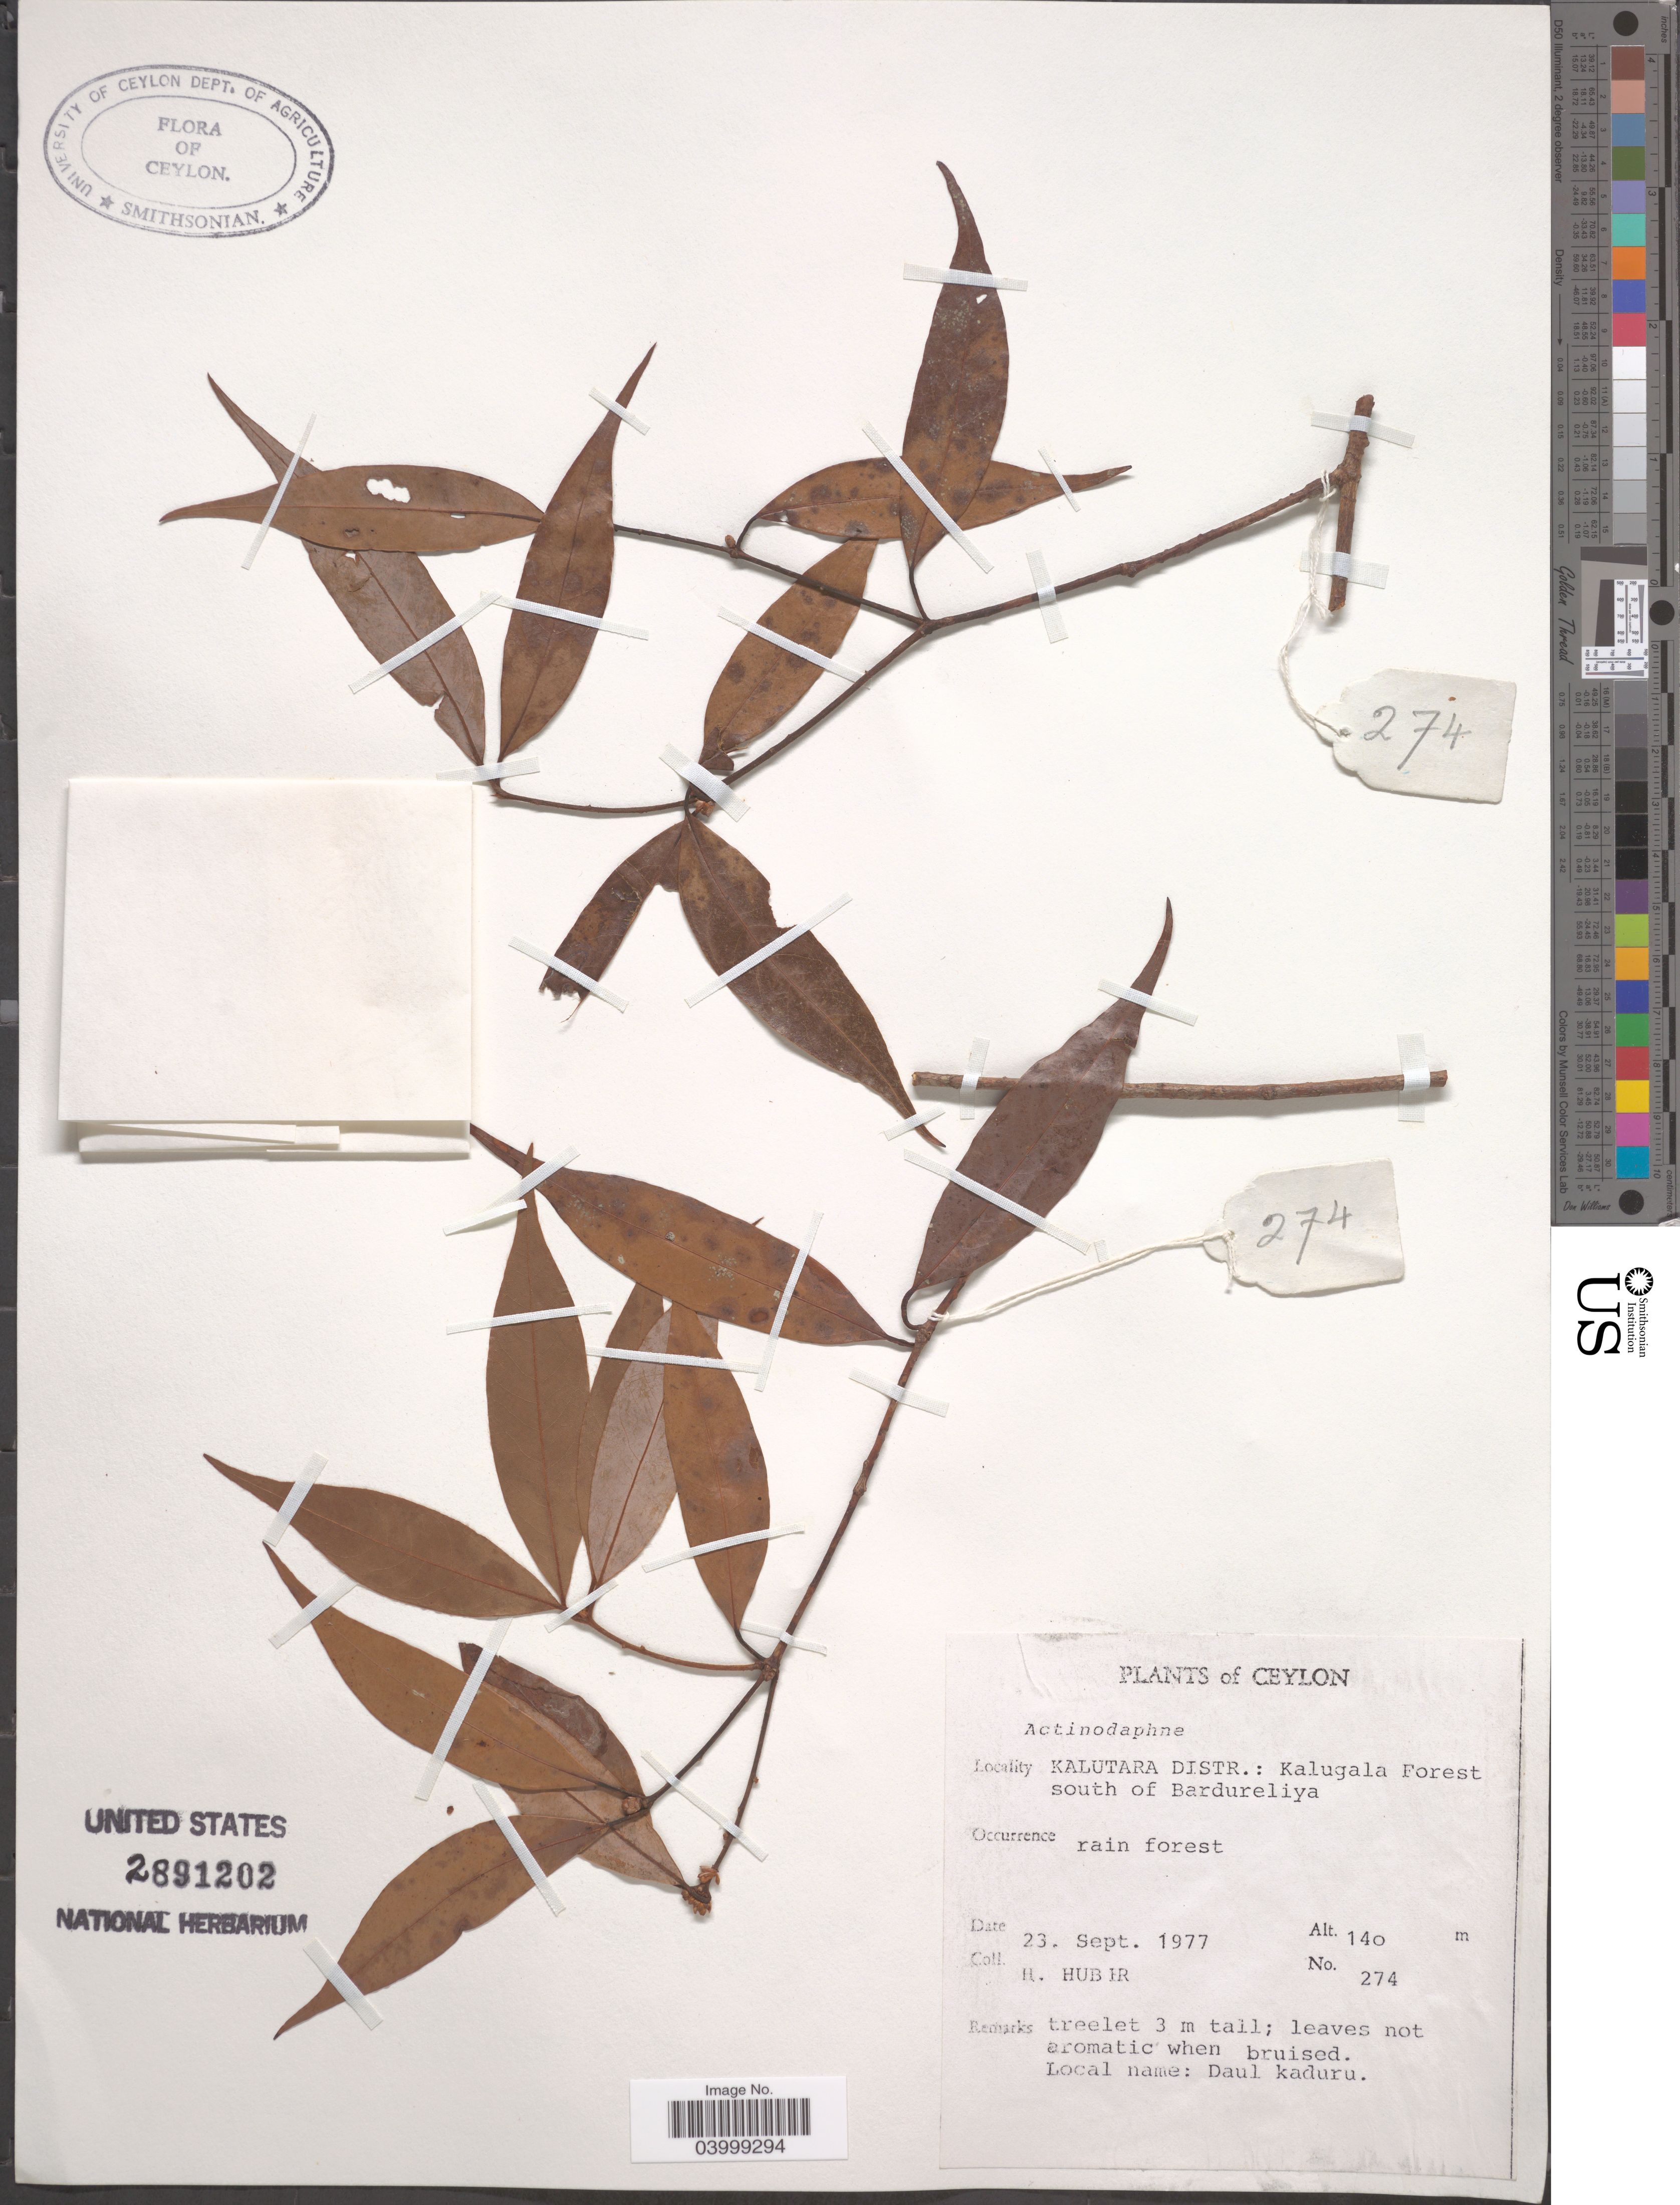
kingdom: Plantae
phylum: Tracheophyta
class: Magnoliopsida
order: Laurales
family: Lauraceae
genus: Actinodaphne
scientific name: Actinodaphne sp.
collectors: H. Huber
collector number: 274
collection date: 1977-09-23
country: Sri Lanka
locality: Ceylon. Kalutara Distr.: Kalugala Forest south of Bardureliya.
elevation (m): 140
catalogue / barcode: US 2891202